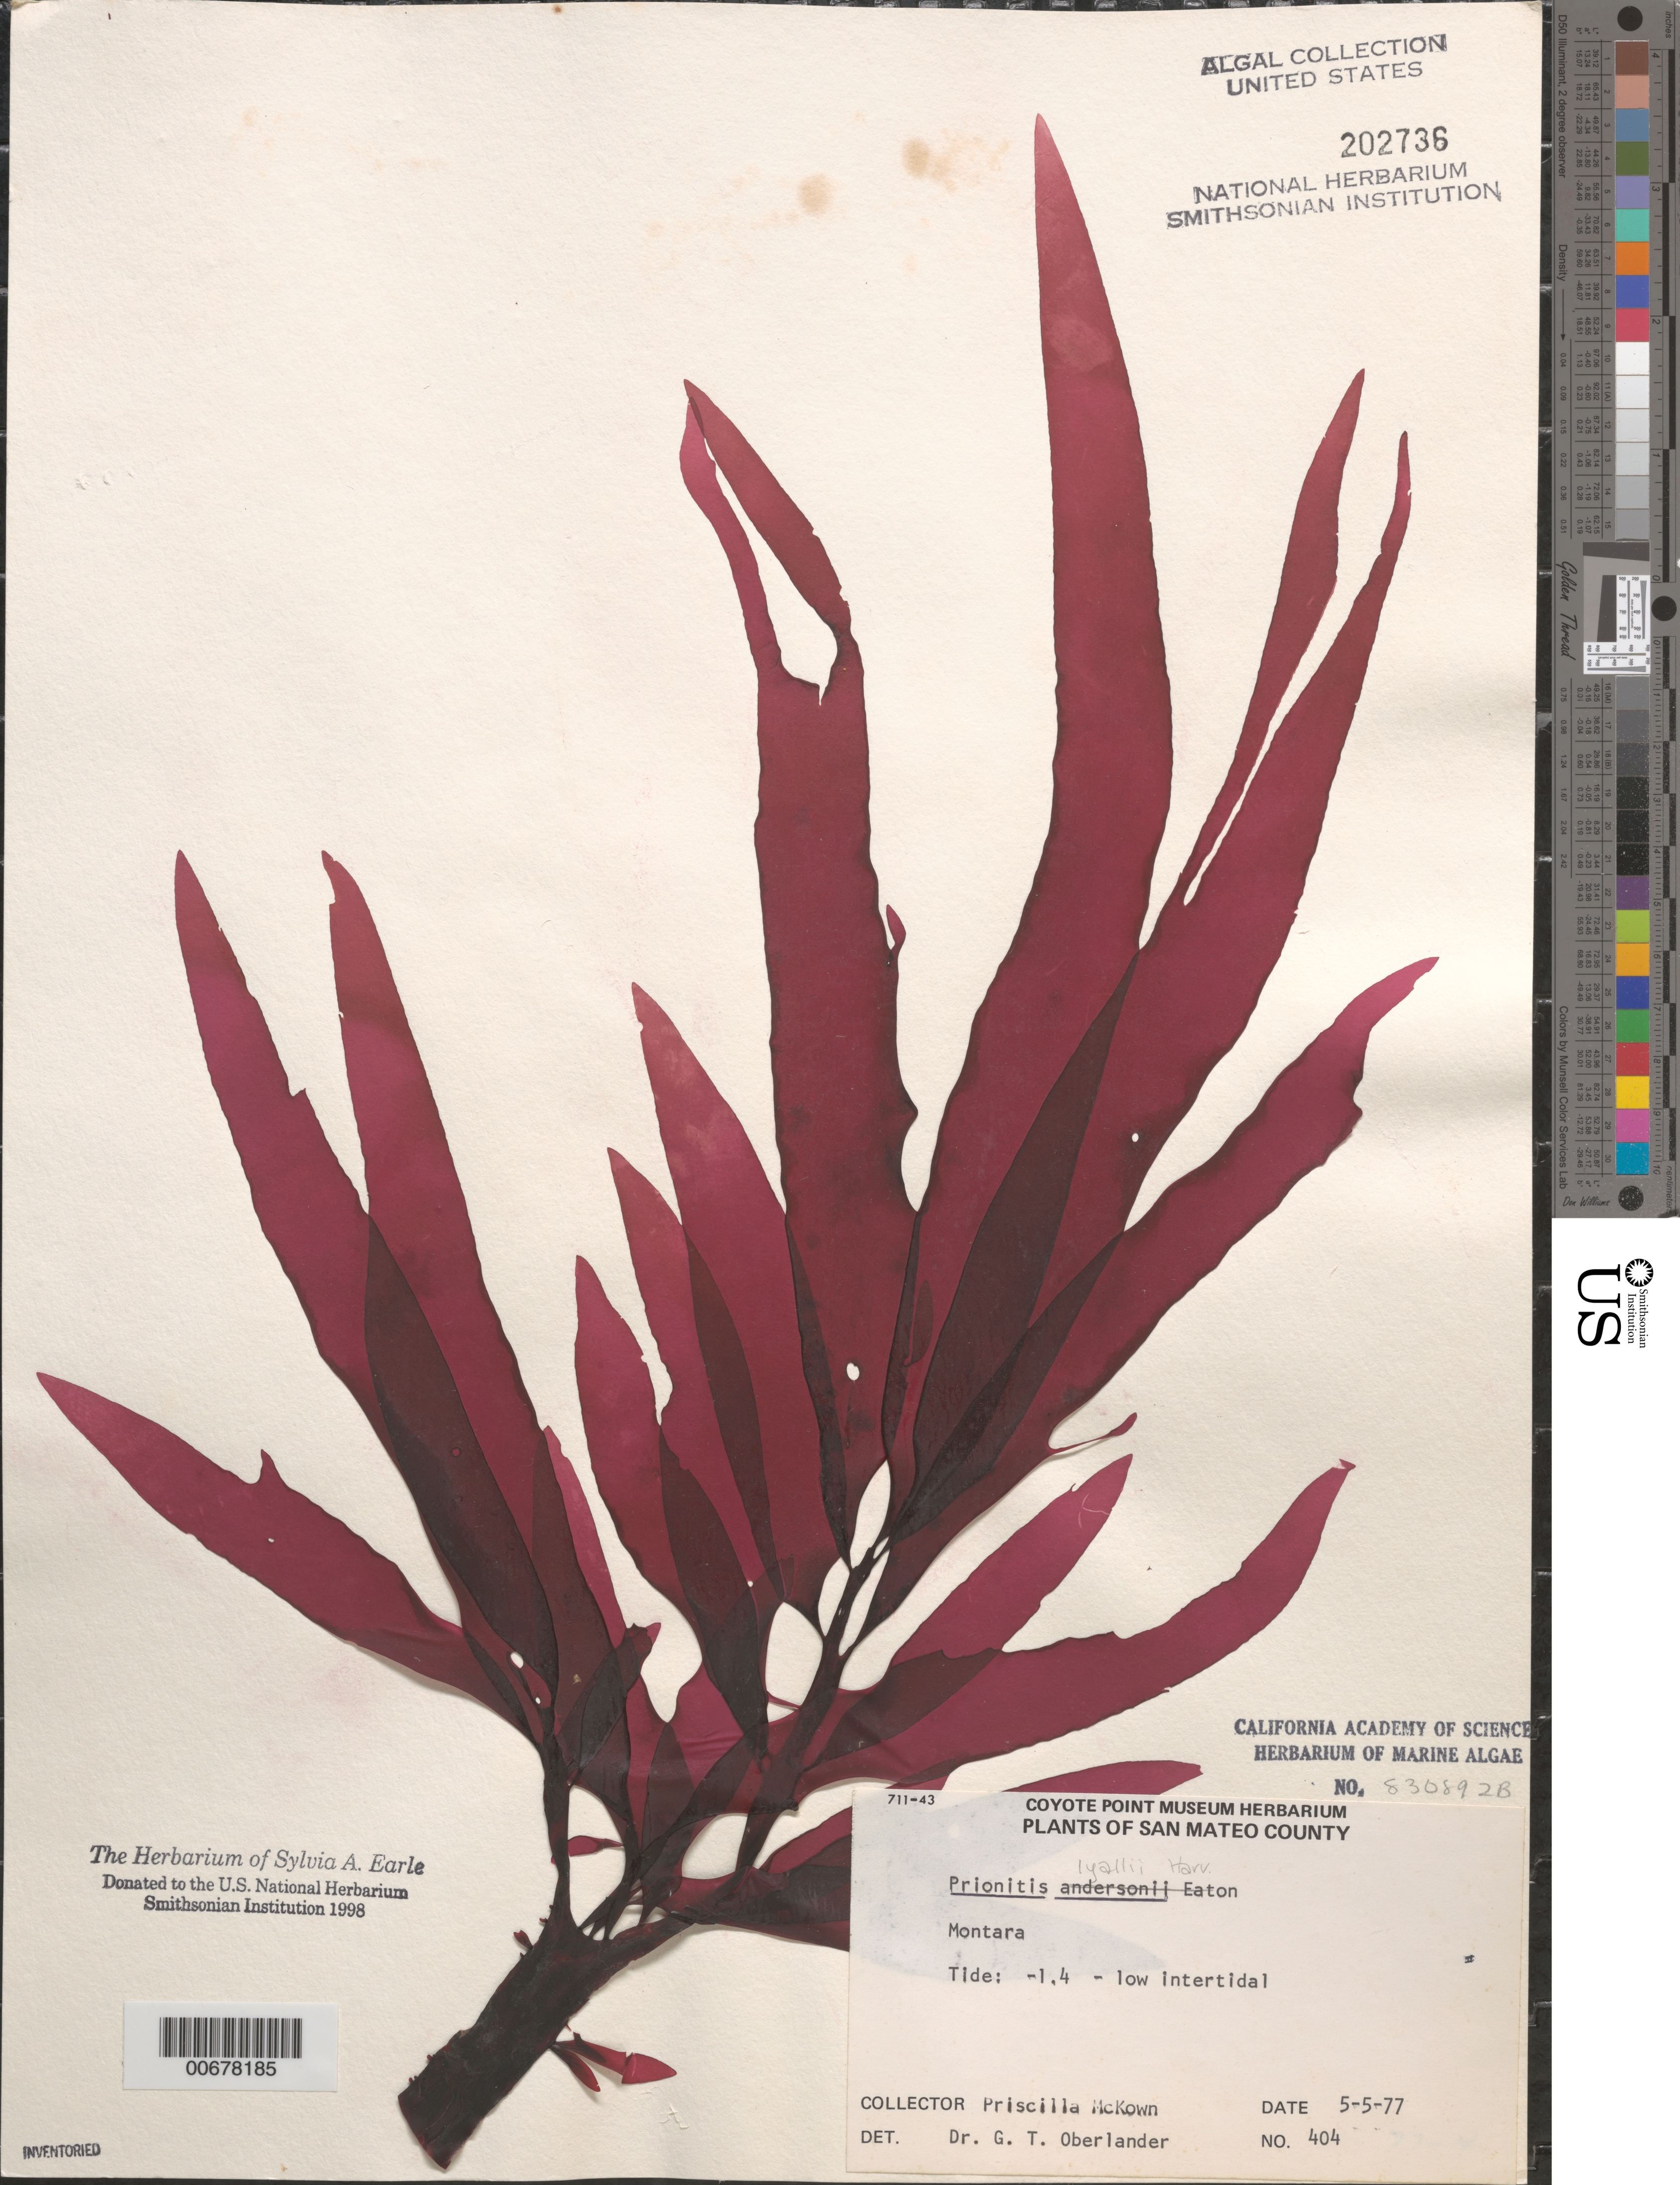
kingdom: Plantae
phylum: Rhodophyta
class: Florideophyceae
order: Cryptonemiales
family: Cryptonemiaceae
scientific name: Prionitis sternbergii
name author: (C. Agardh) J. Agardh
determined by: Algae name updating Project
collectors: P. McKown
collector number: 404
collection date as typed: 05 May 1977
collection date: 1977-05-05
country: United States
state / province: California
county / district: San Mateo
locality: Montara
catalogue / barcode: US 202736